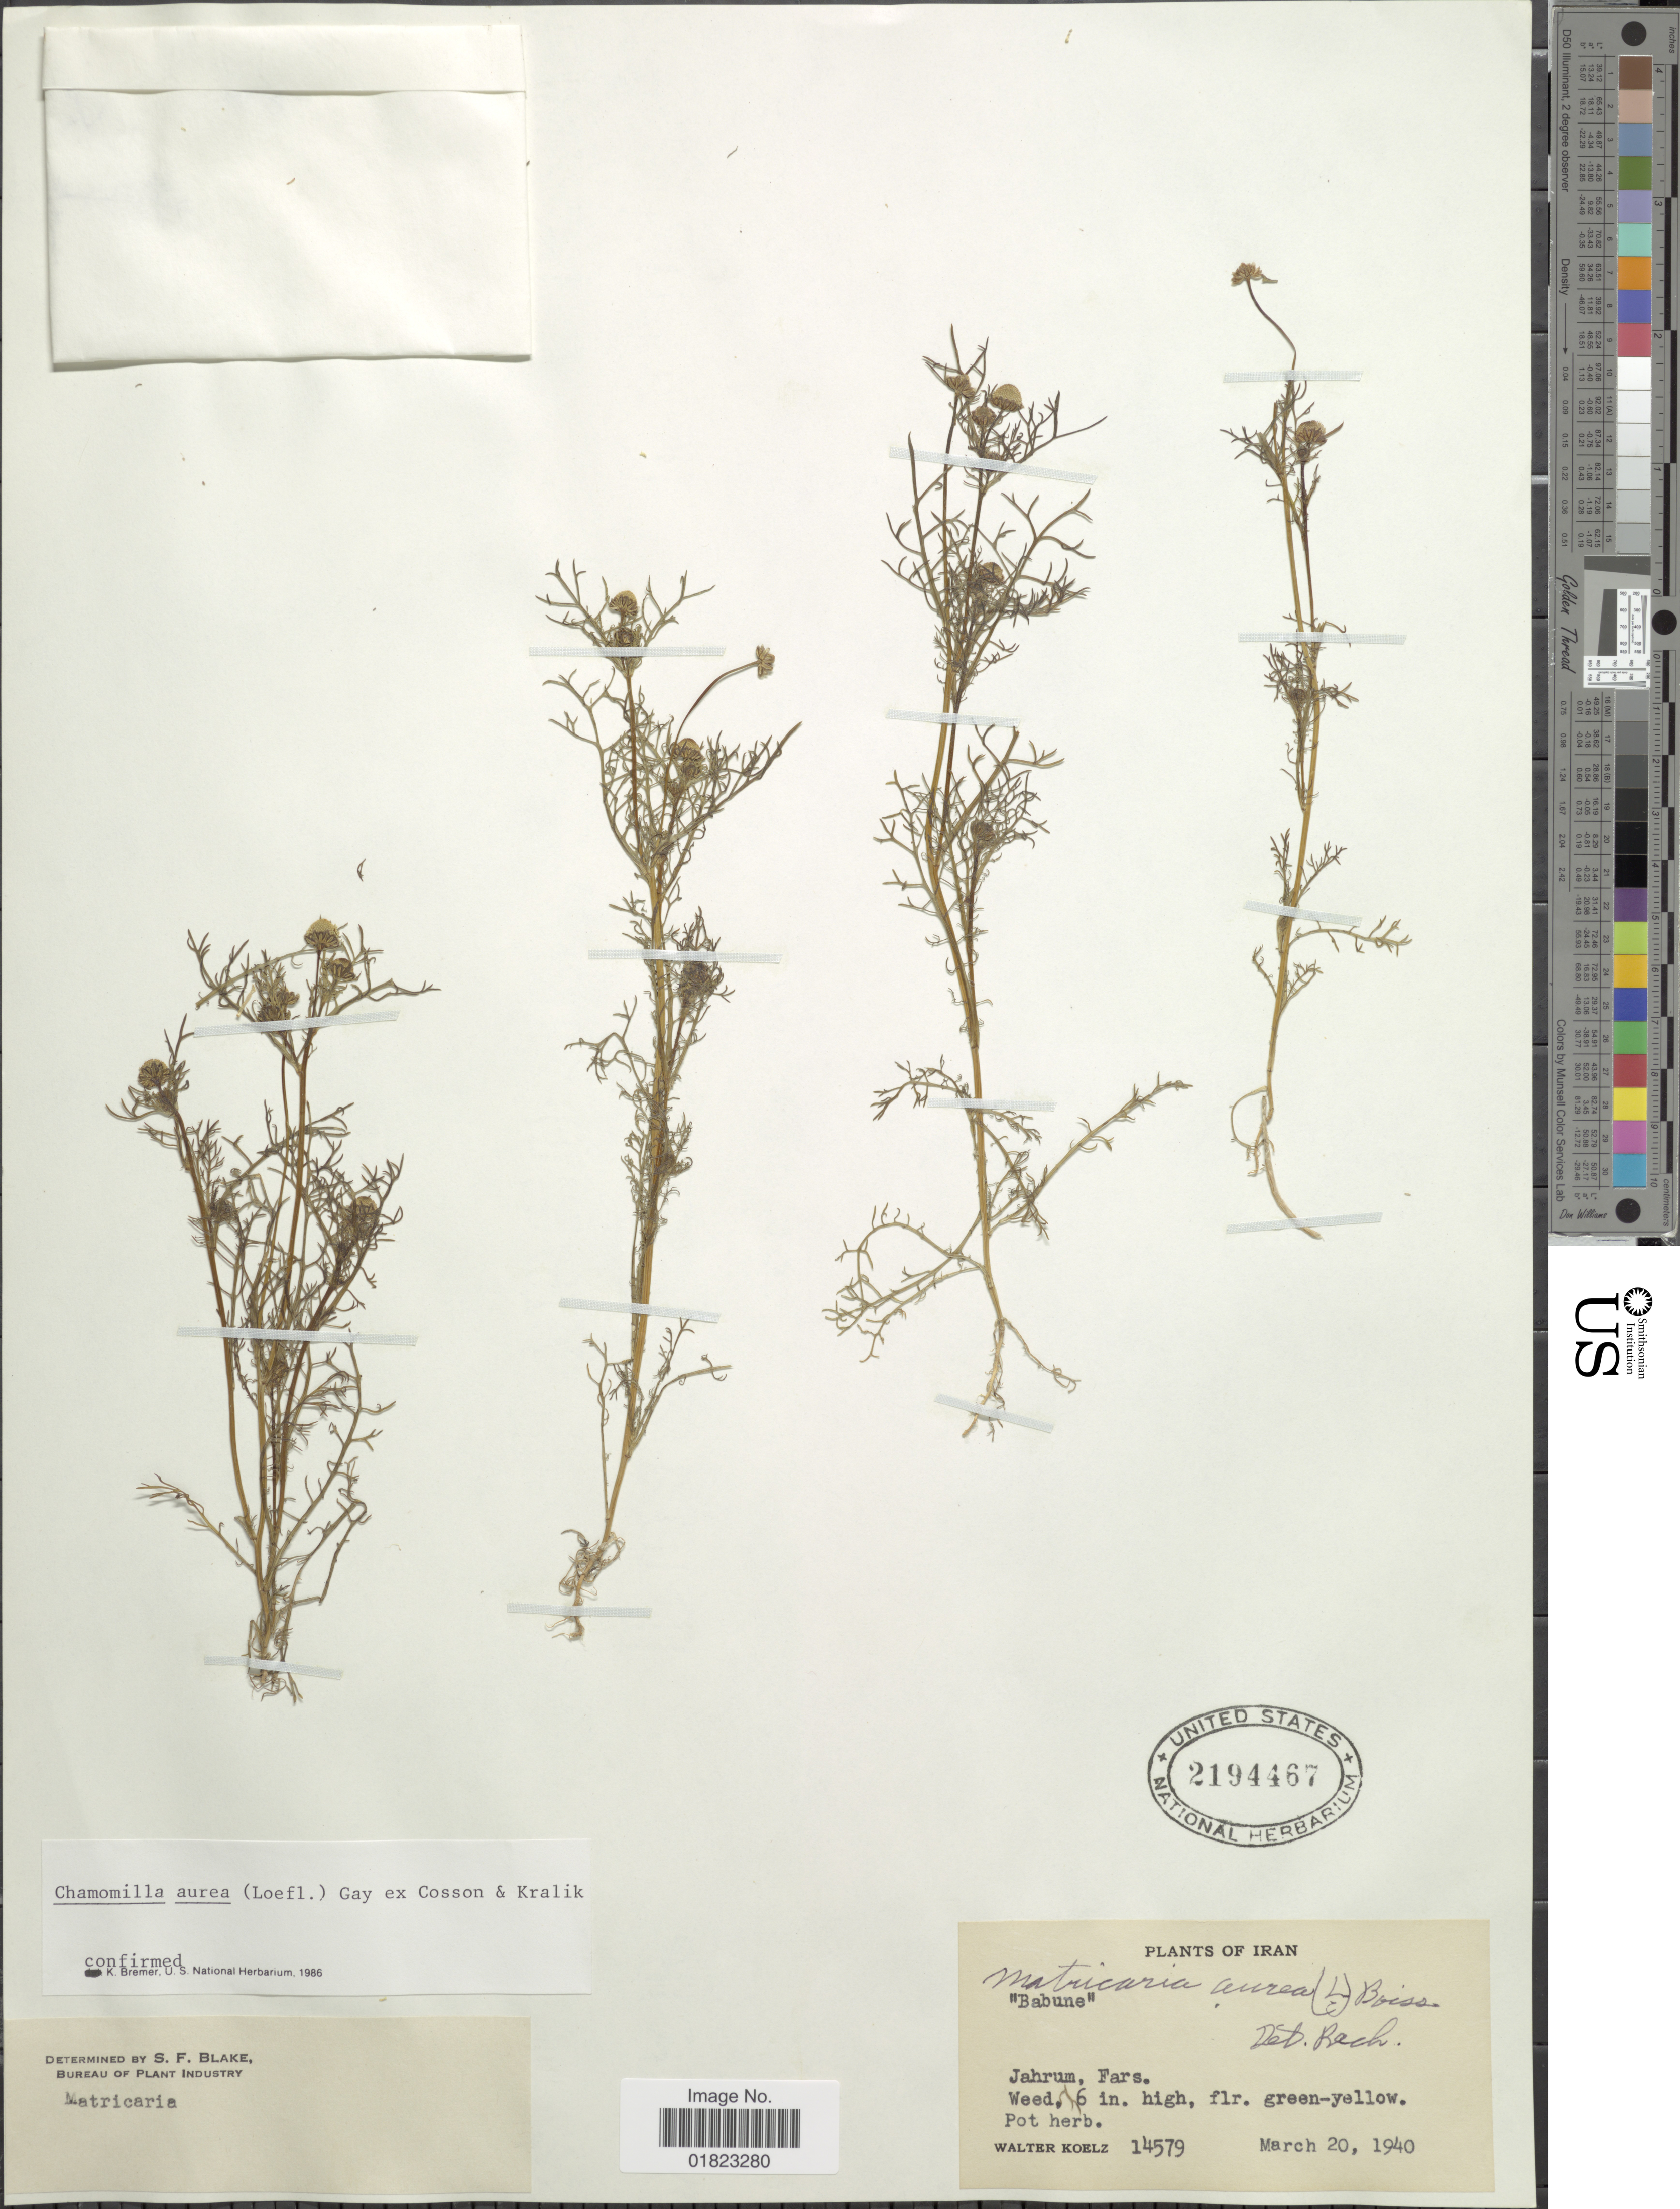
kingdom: Plantae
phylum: Tracheophyta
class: Magnoliopsida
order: Asterales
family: Asteraceae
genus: Matricaria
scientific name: Matricaria aurea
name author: (Loefl.) Sch. Bip.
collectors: W. N. Koelz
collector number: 14579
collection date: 1940-03-20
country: Iran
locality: Jahrum, Fars.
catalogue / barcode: US 2194467